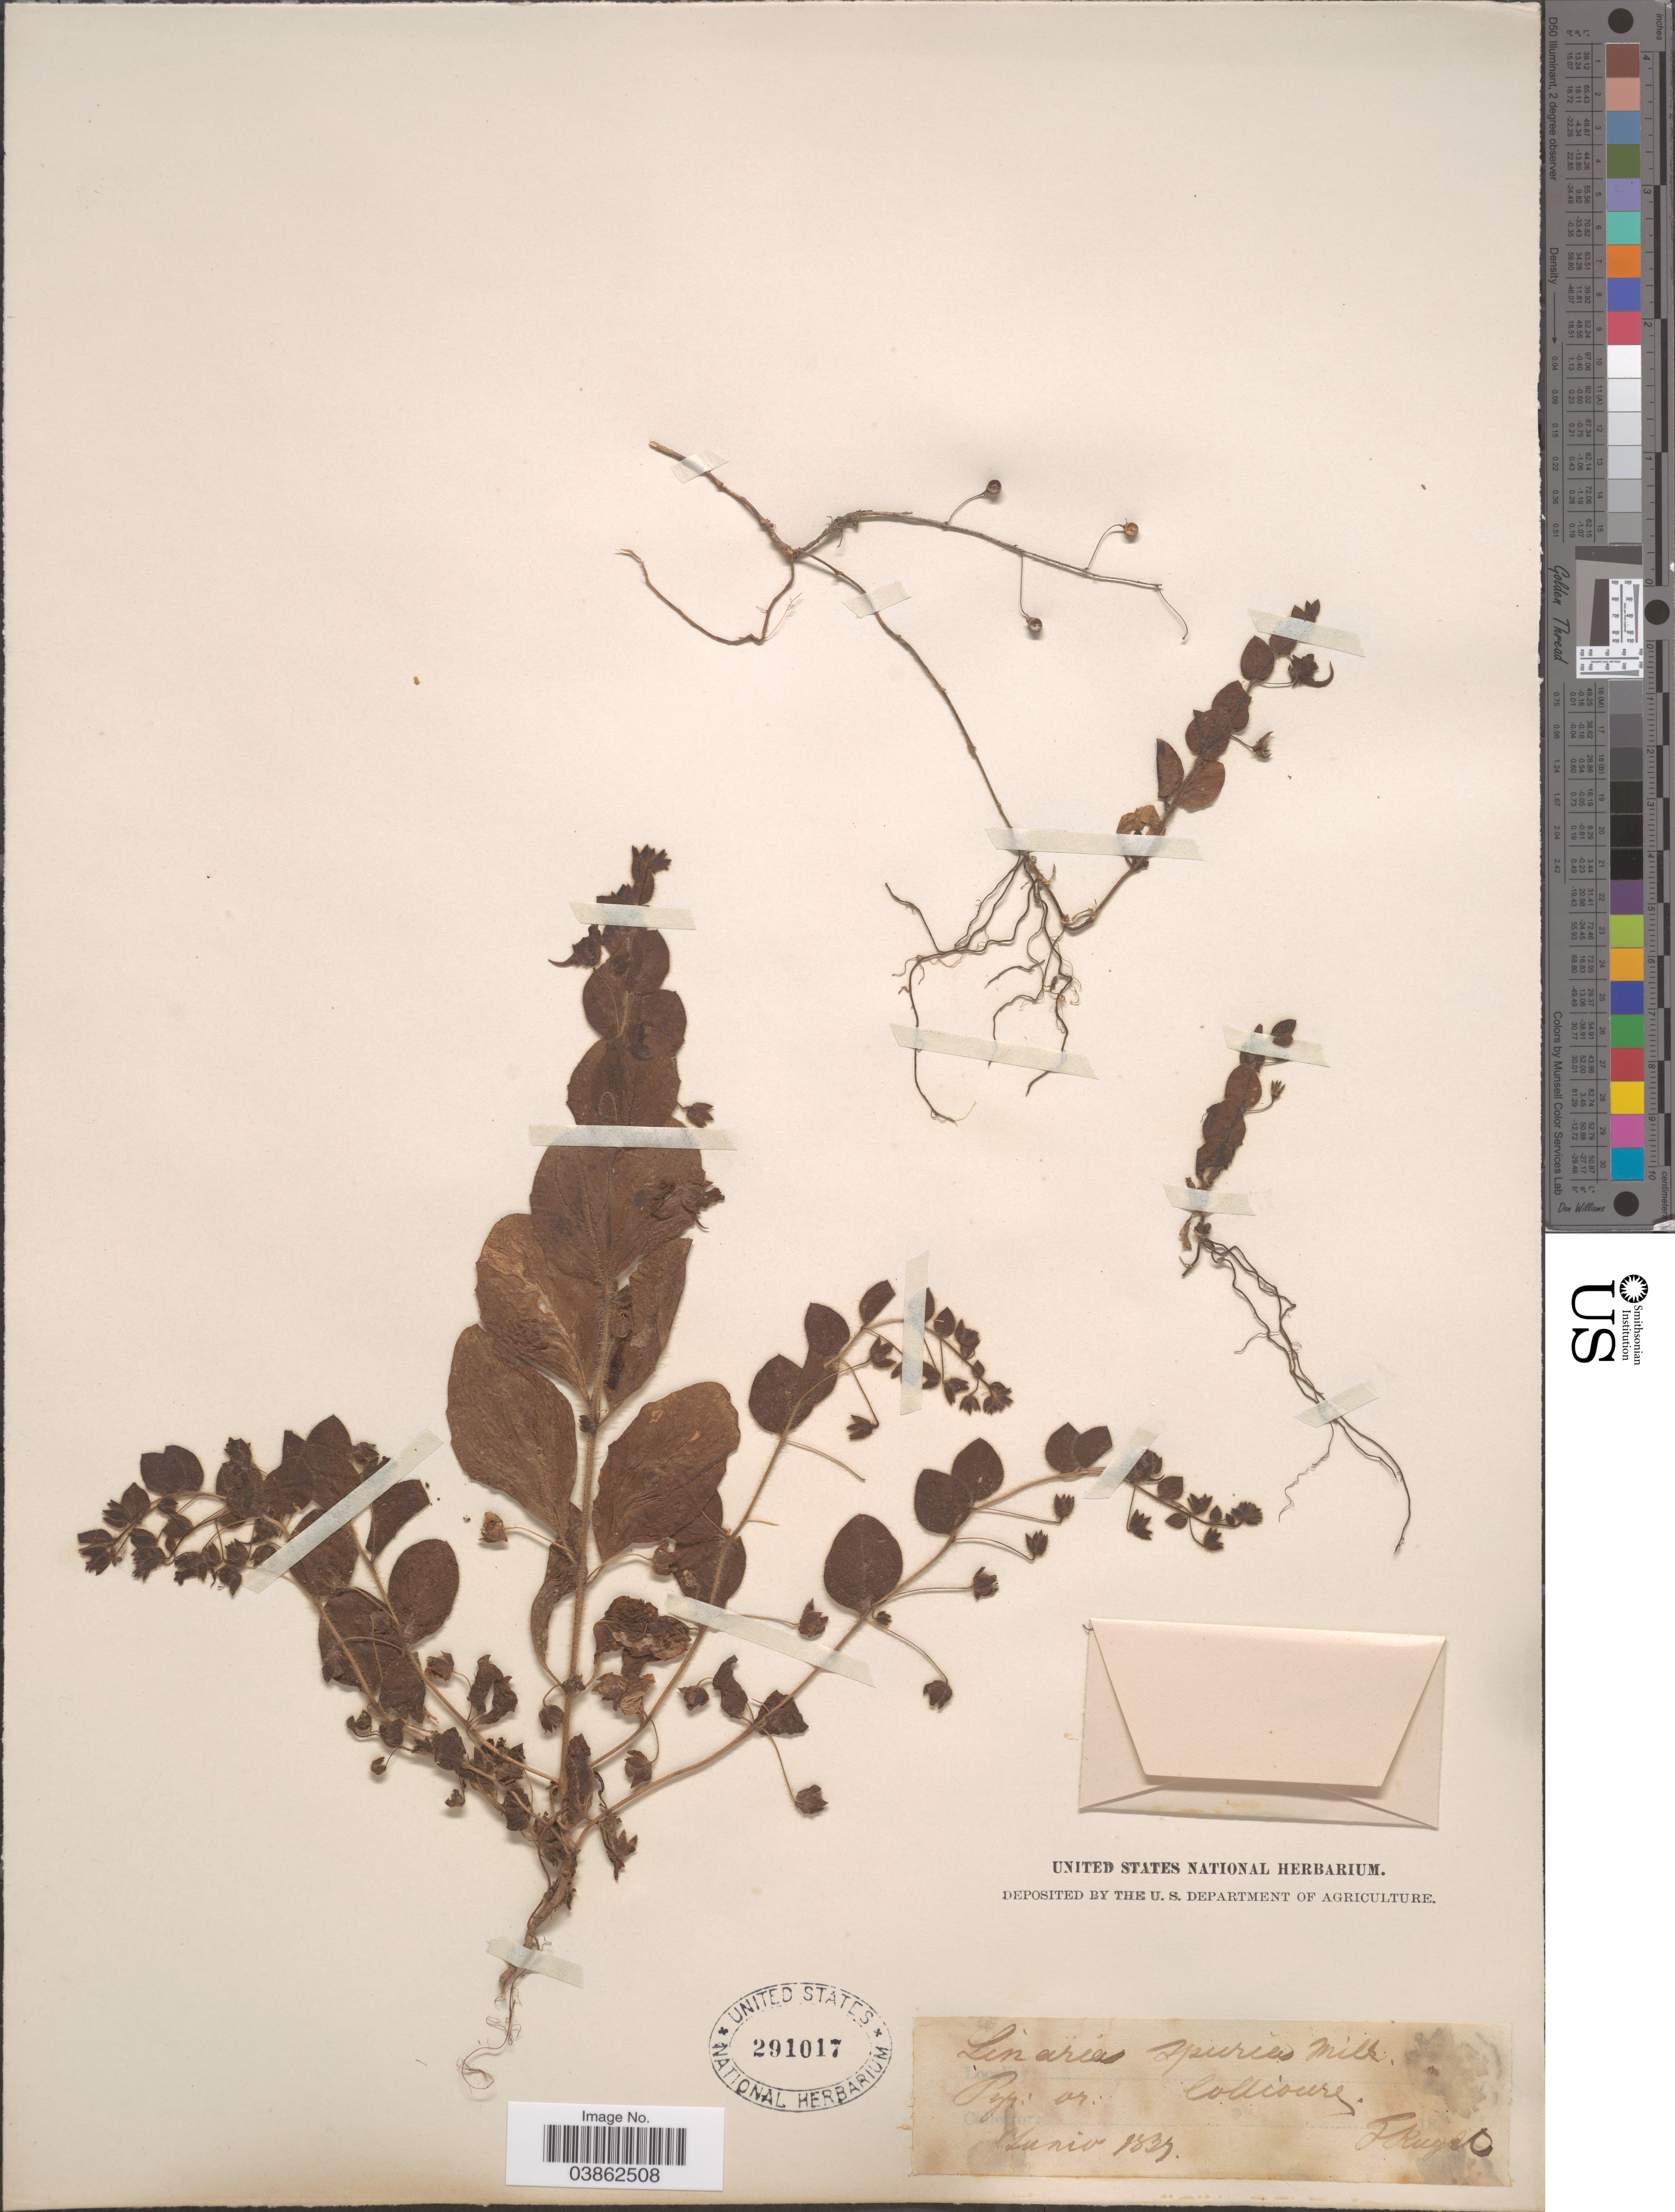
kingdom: Plantae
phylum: Tracheophyta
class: Magnoliopsida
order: Lamiales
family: Plantaginaceae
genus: Elatinoides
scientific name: Elatinoides spuria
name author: (L.) Wettst.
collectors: F. Rugel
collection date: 1837-06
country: France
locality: Pyr. or: Collioure.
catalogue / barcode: US 291017